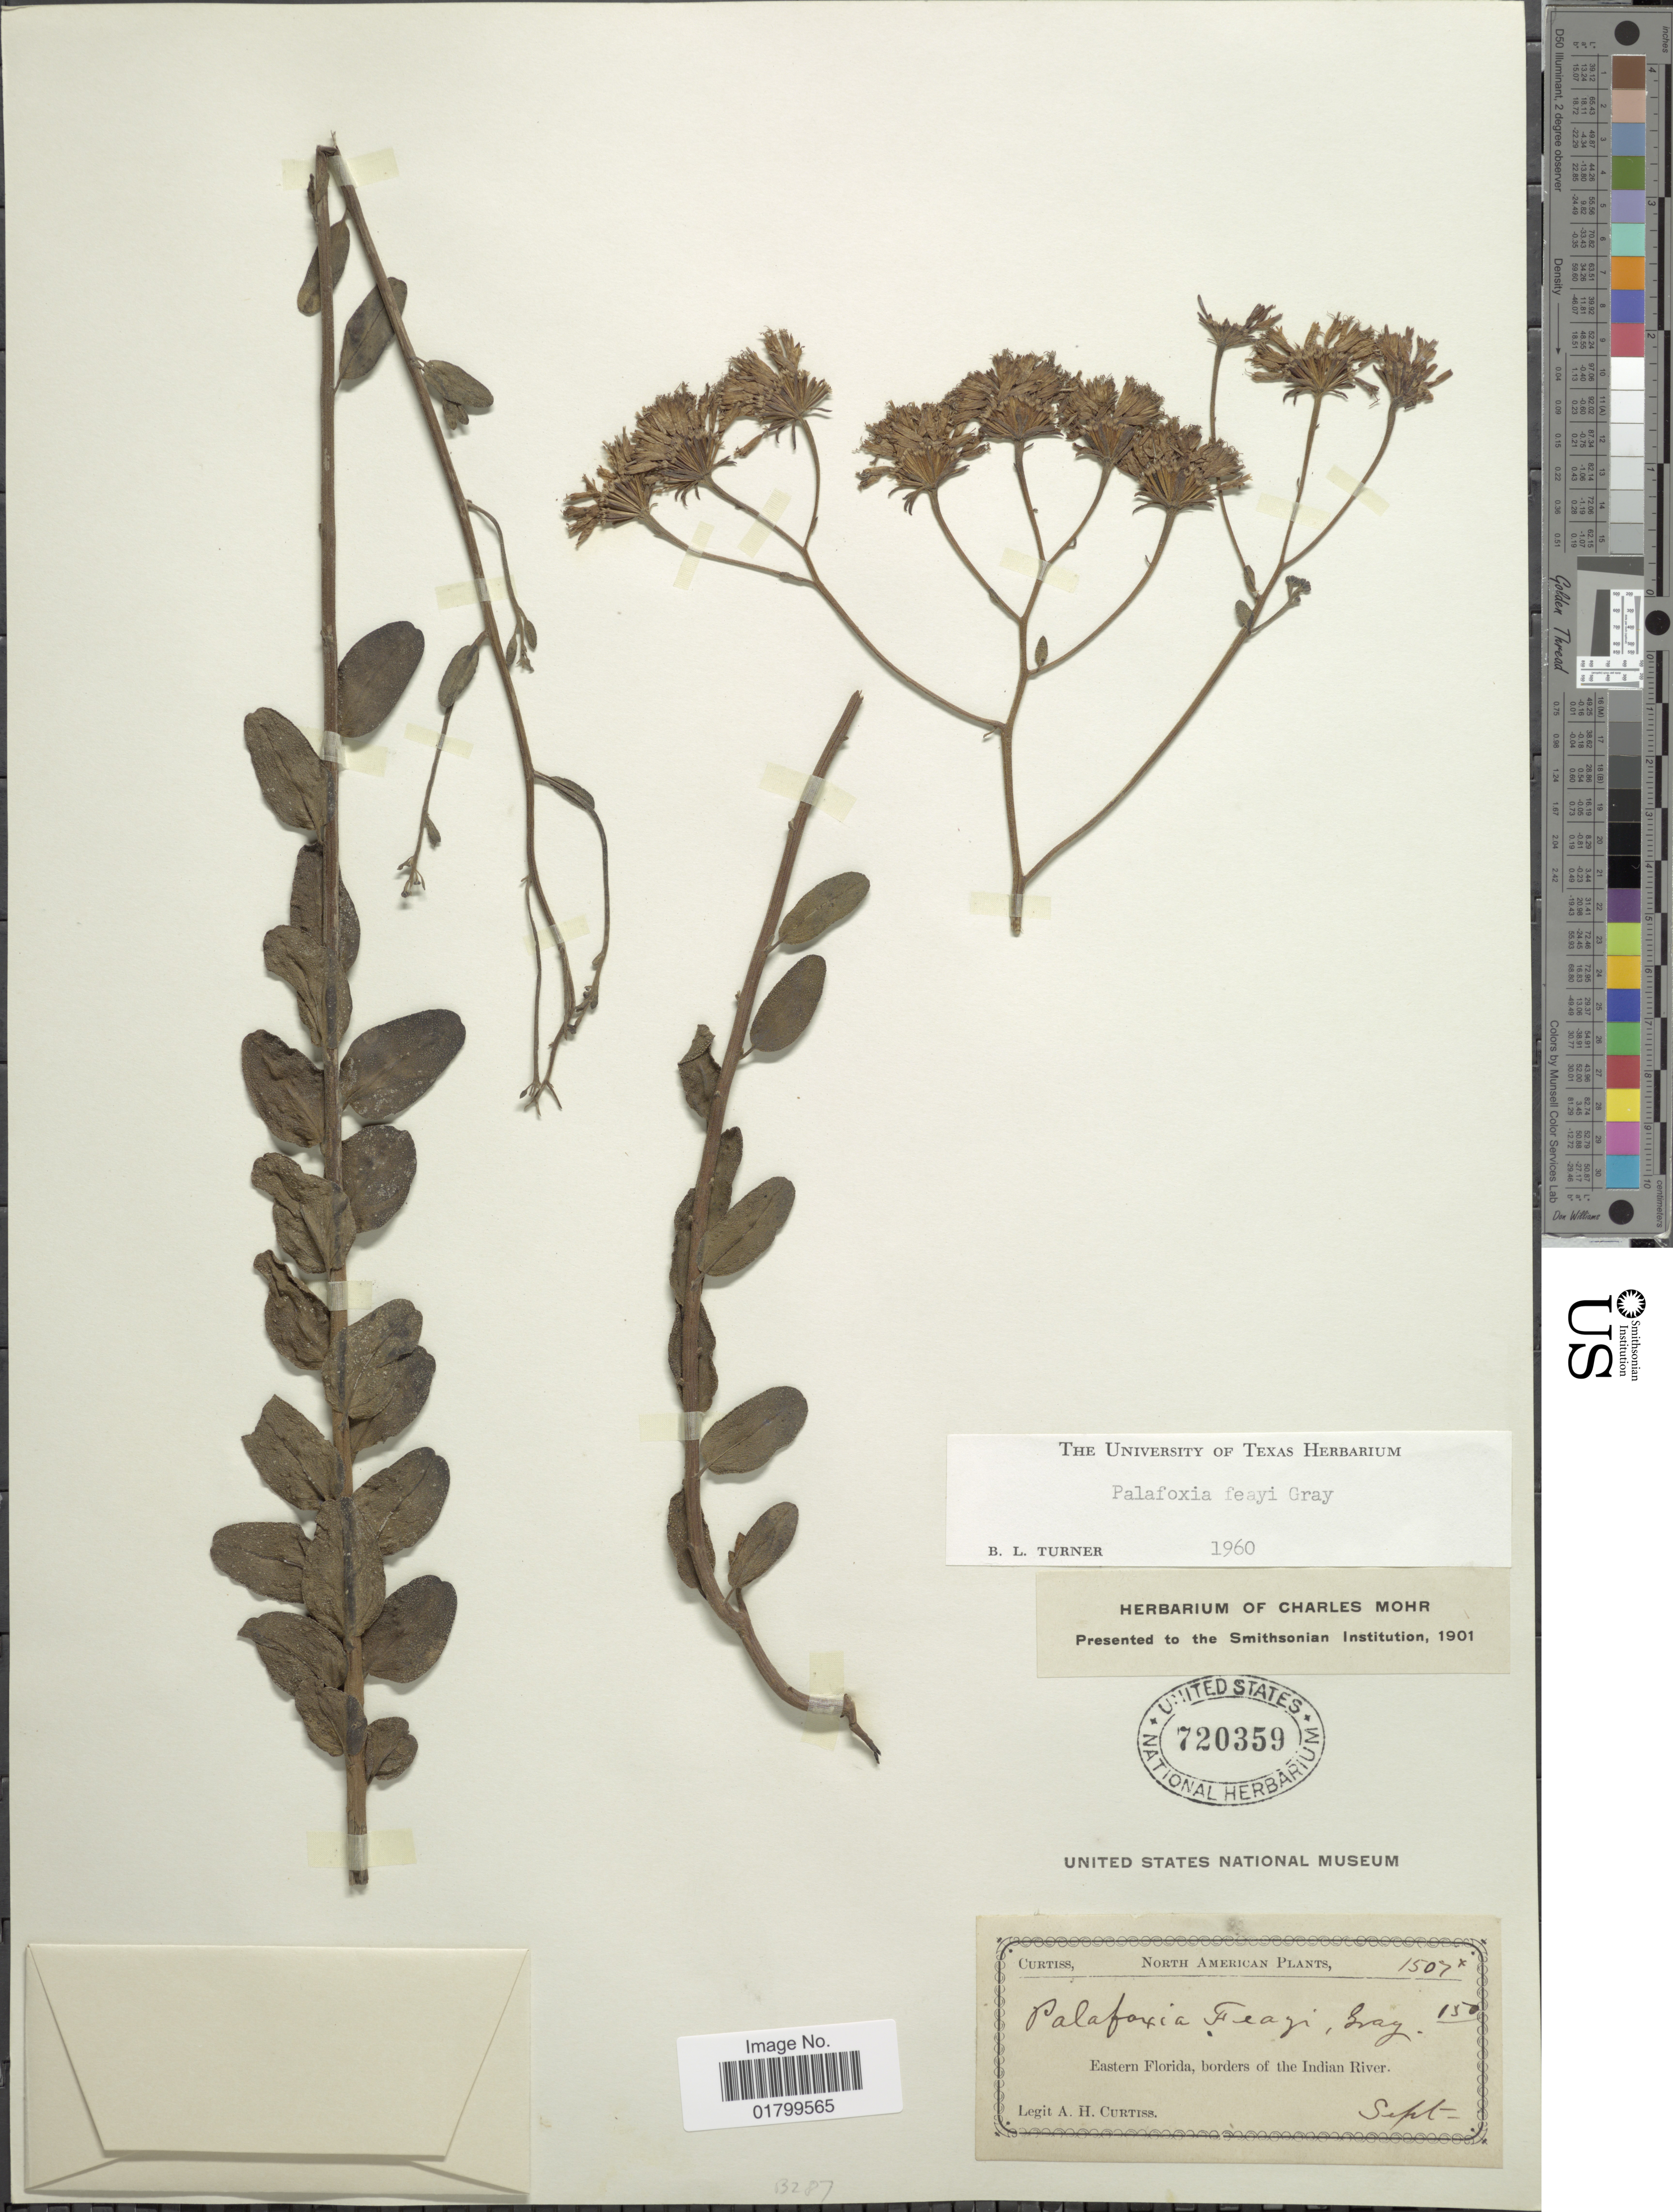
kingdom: Plantae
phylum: Tracheophyta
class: Magnoliopsida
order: Asterales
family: Asteraceae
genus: Palafoxia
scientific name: Palafoxia feayi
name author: A. Gray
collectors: A. H. Curtiss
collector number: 1507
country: United States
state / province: Florida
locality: Eastern Florida, borders of the Indian River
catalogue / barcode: US 720359